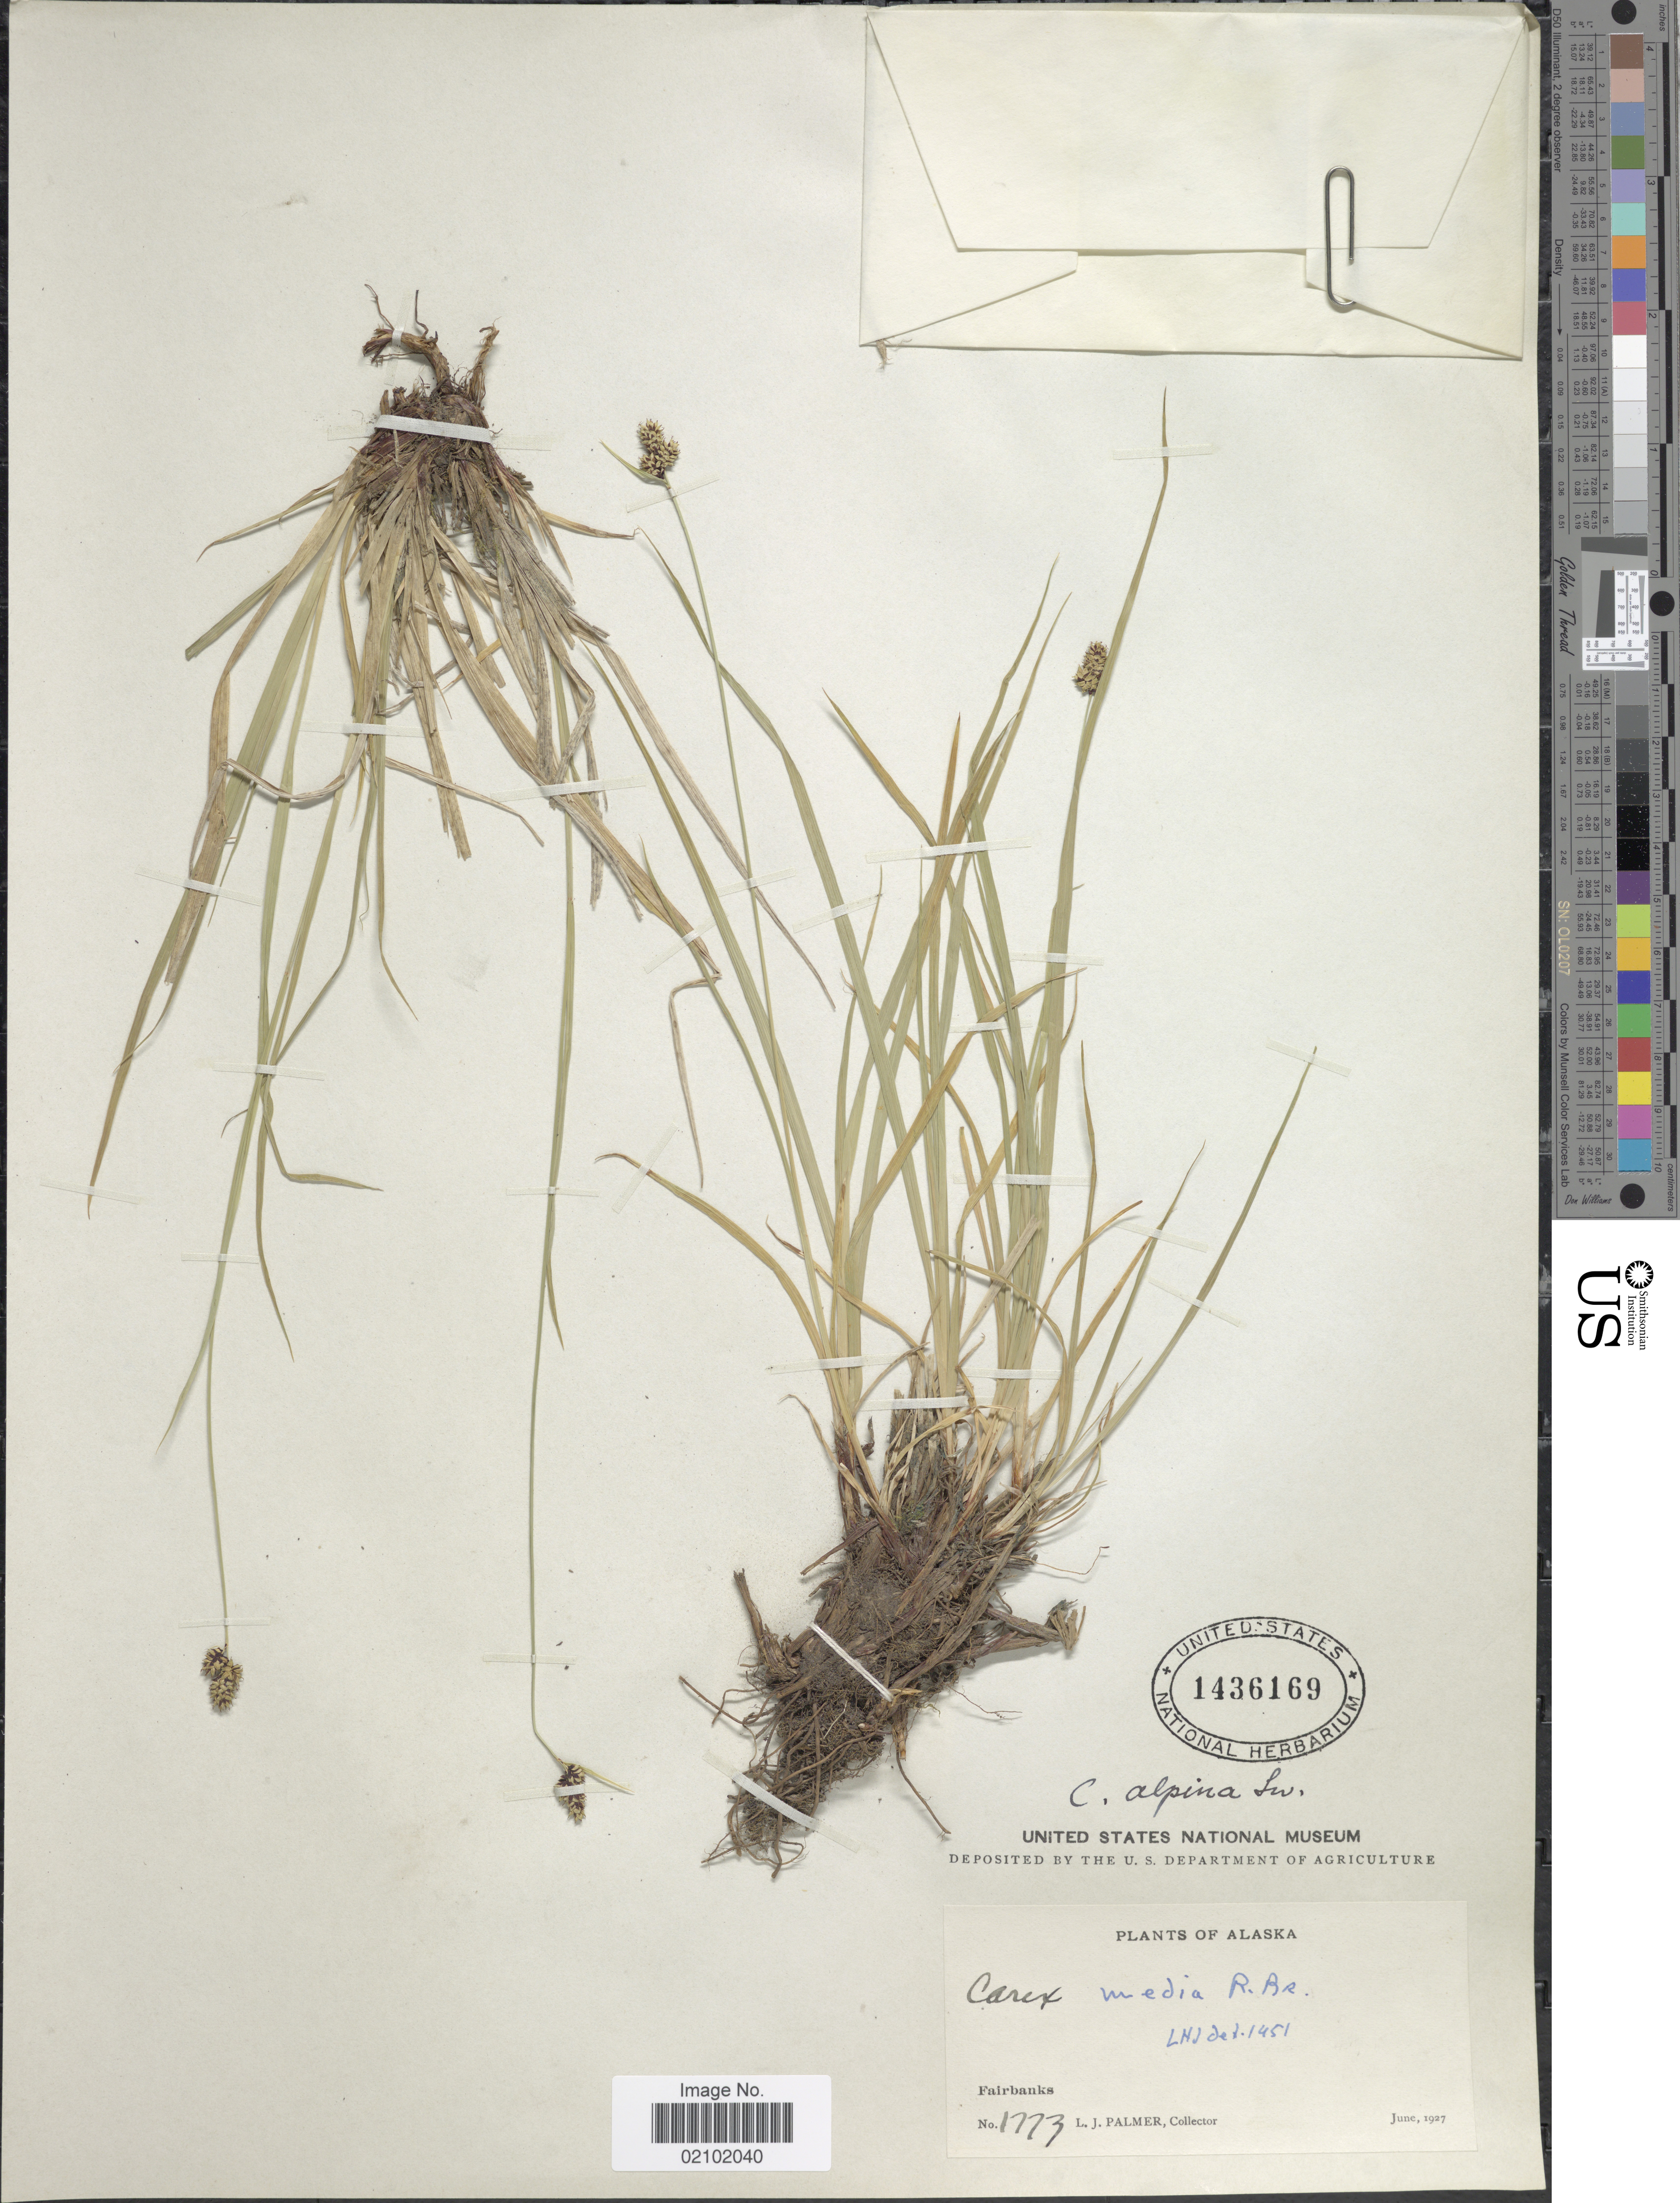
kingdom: Plantae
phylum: Tracheophyta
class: Liliopsida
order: Poales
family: Cyperaceae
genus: Carex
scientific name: Carex media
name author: R. Br.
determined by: J., L. H.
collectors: L. J. Palmer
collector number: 1773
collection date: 1927-06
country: United States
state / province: Alaska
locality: Fairbanks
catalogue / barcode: US 1436169